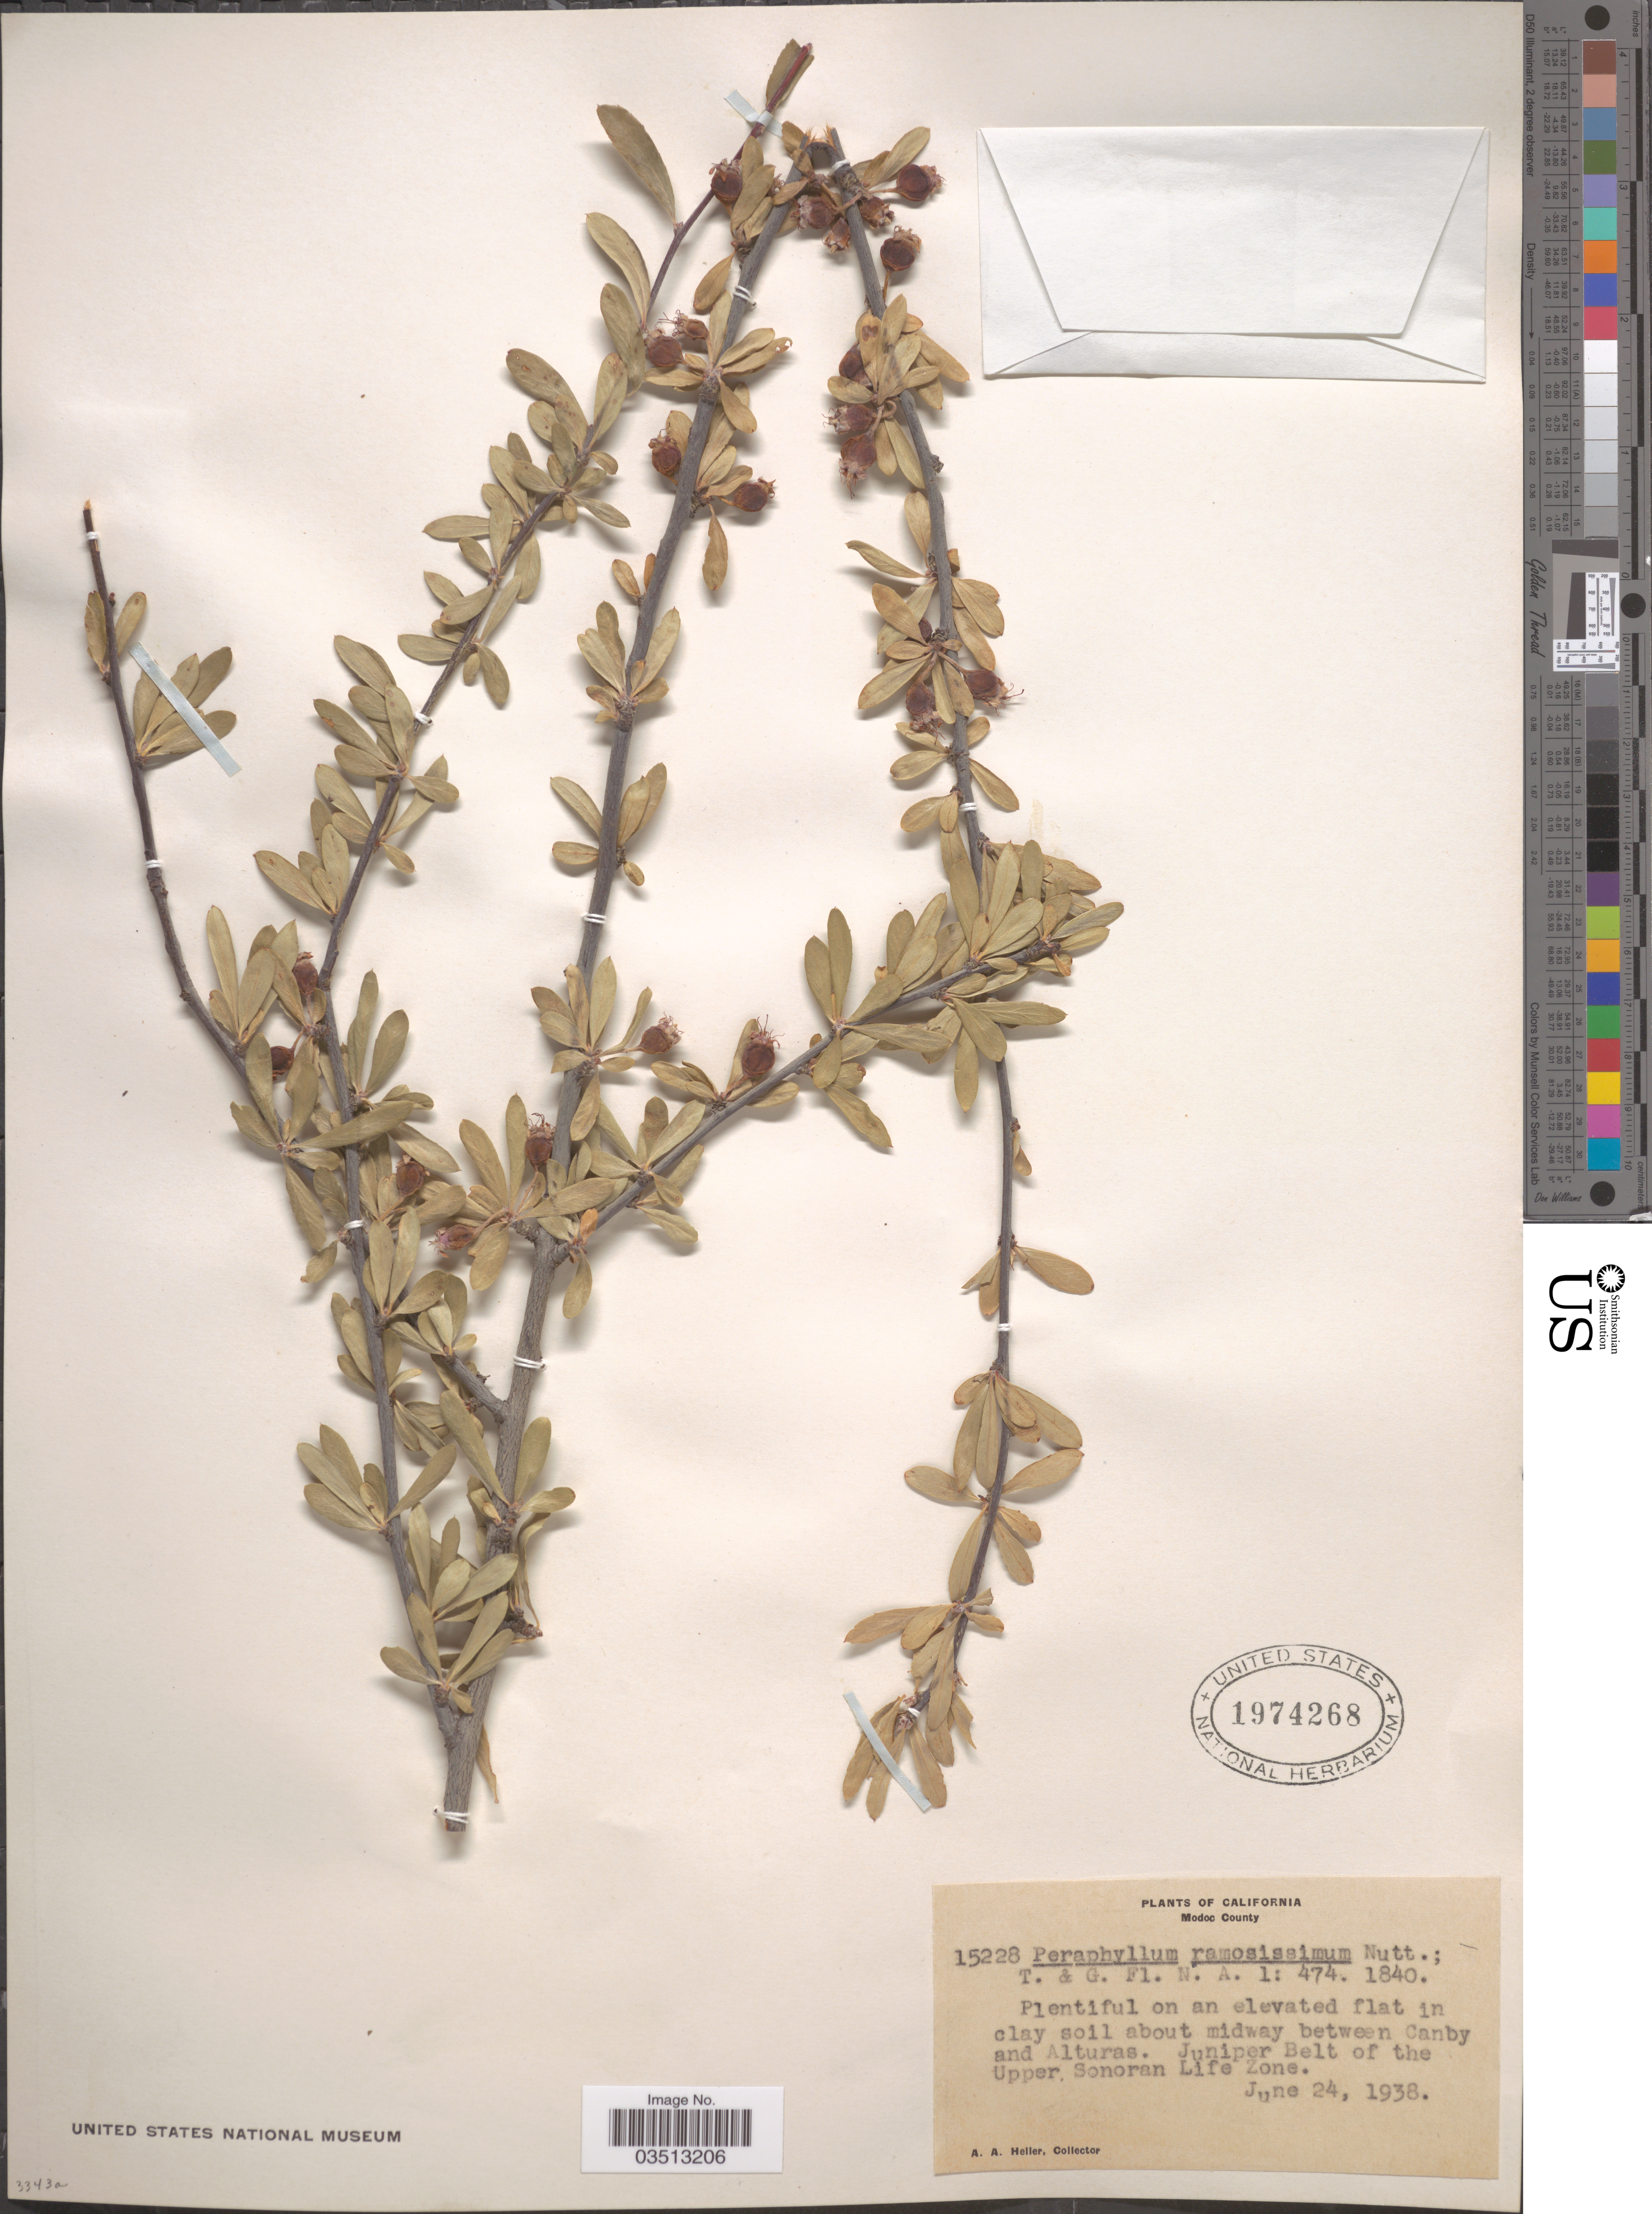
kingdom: Plantae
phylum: Tracheophyta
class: Magnoliopsida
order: Rosales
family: Rosaceae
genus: Peraphyllum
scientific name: Peraphyllum ramosissimum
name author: Nutt.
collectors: A. A. Heller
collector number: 15228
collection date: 1938-06-24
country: United States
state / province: California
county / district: Modoc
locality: Modoc County. Juniper Belt of the Upper Sonoran Life Zone.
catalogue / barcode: US 1974268